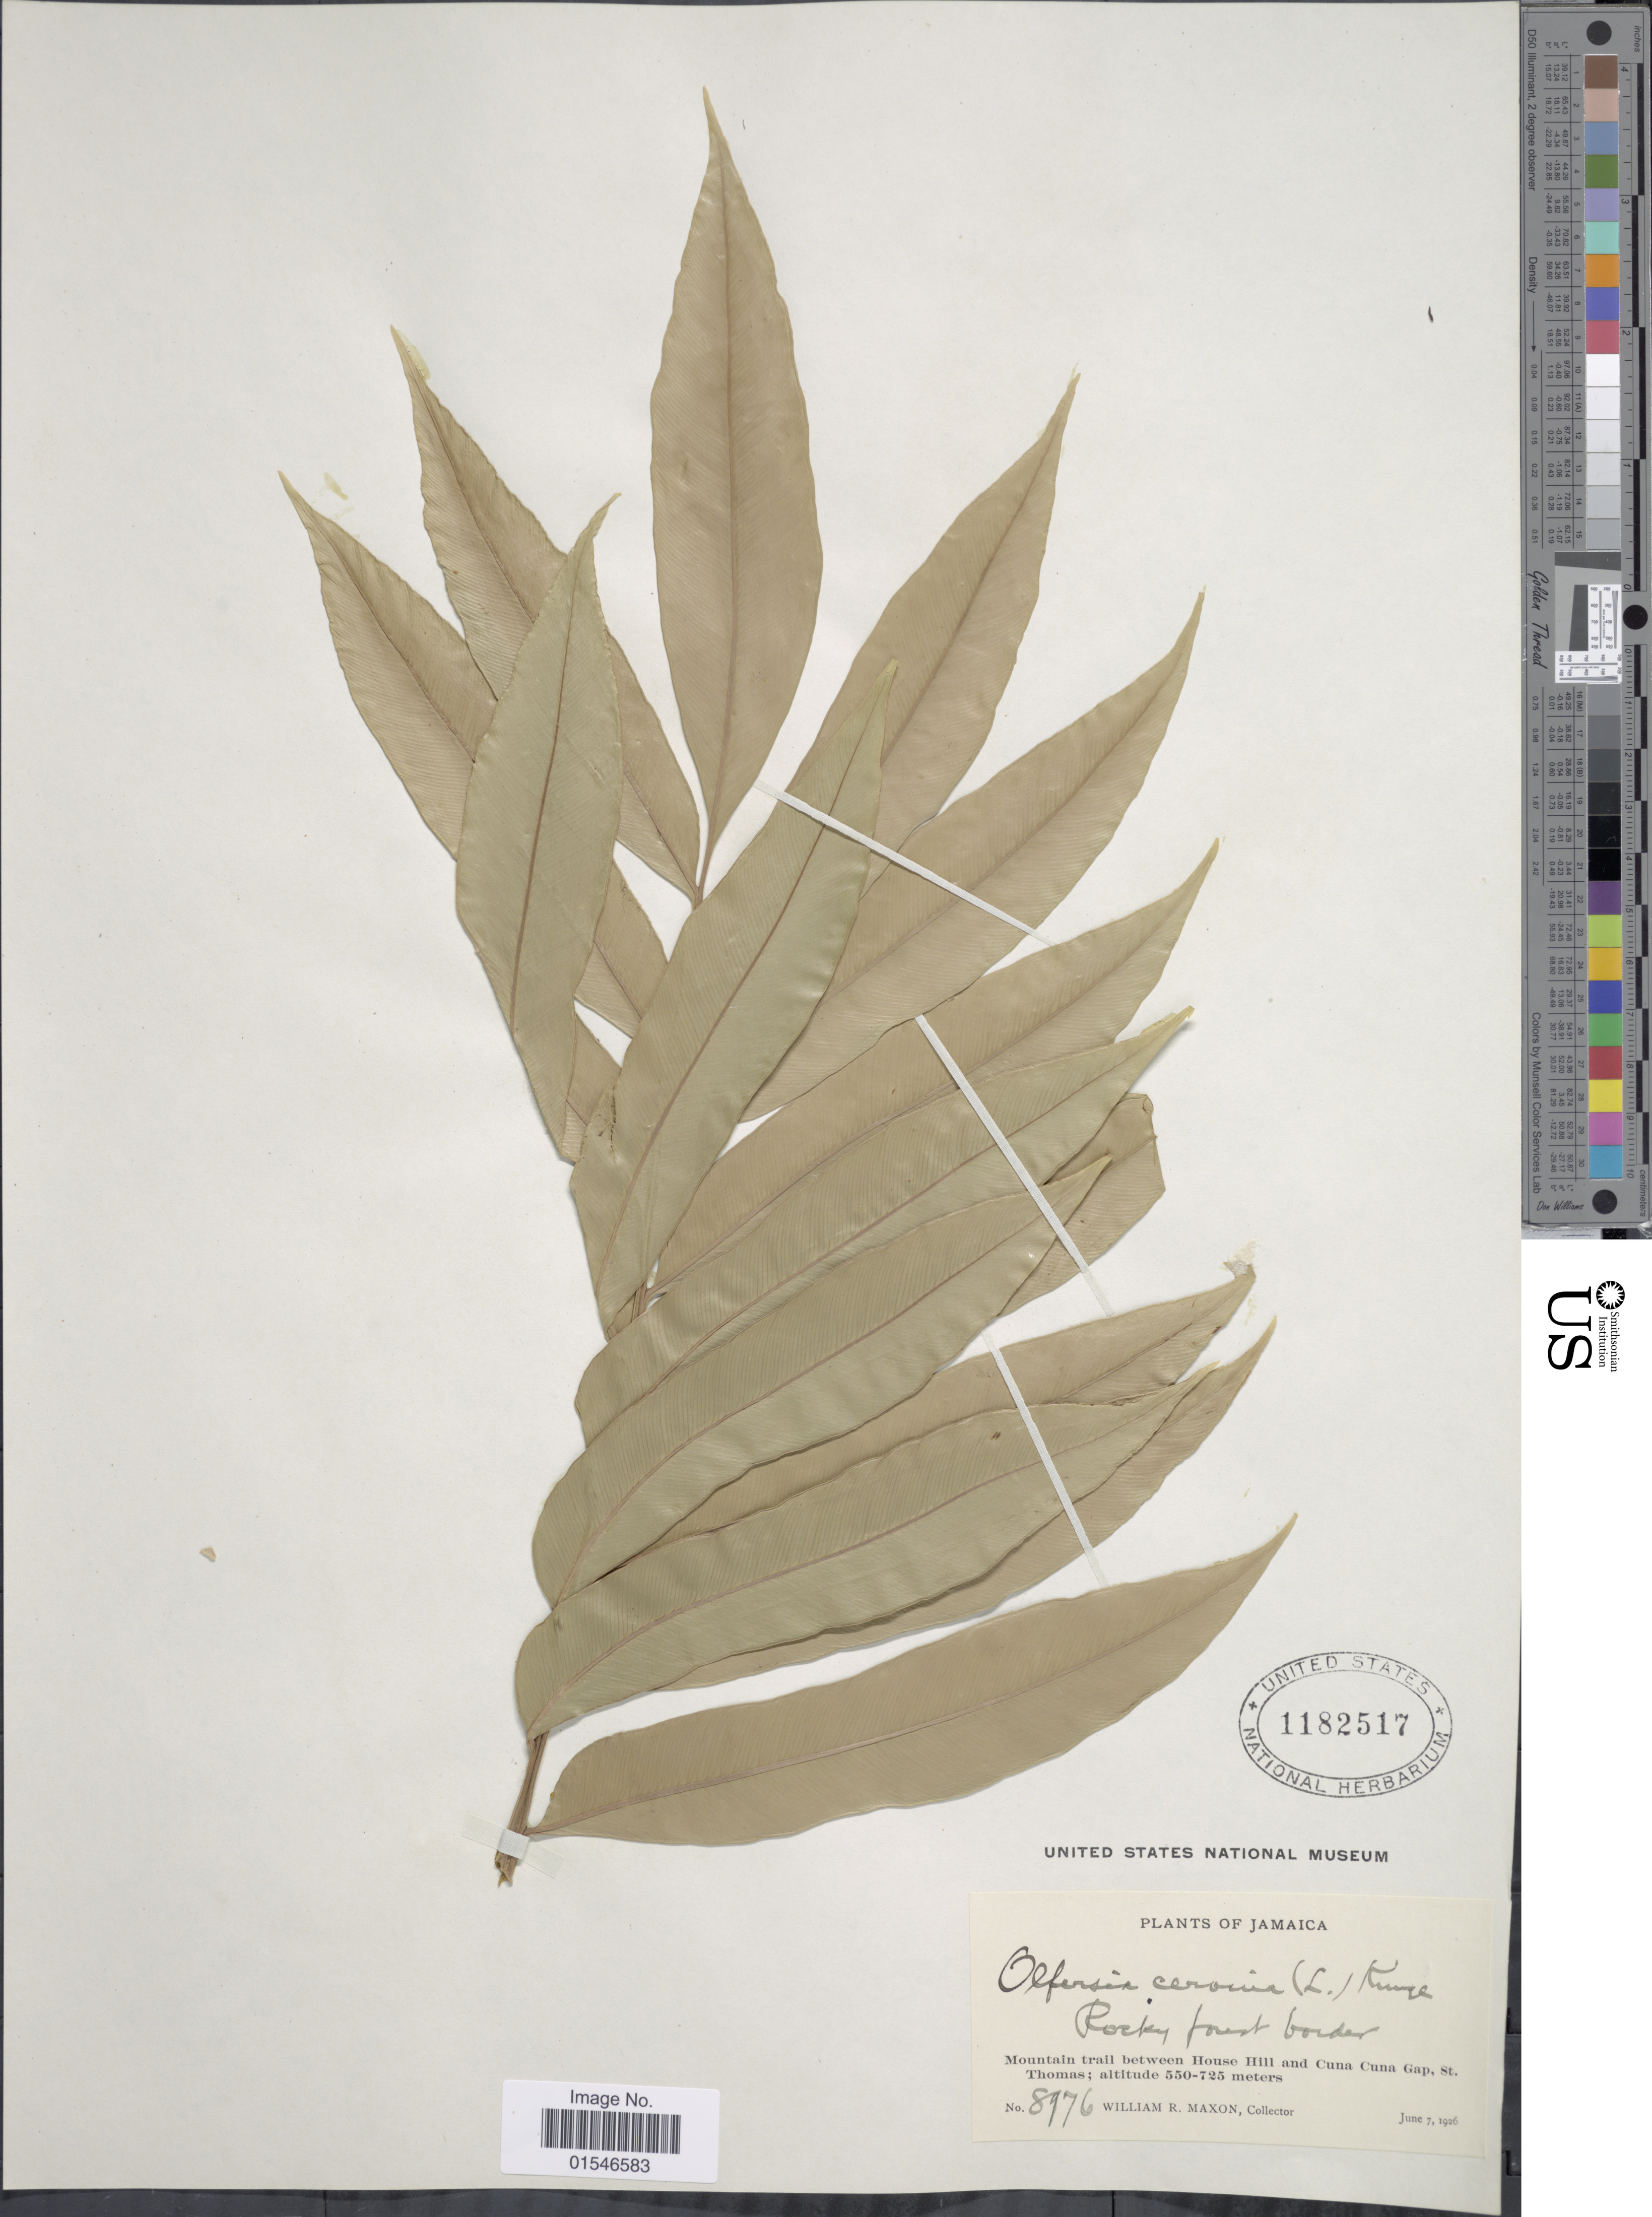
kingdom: Plantae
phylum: Tracheophyta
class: Polypodiopsida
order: Polypodiales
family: Dryopteridaceae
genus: Olfersia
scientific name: Olfersia cervina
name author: (L.) Kunze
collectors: W. R. Maxon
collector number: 8976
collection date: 1926-06-07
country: Jamaica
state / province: Saint Thomas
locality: Mountain trail between House Hill and Cuna Cuna Gap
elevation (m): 550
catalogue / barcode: US 1182517